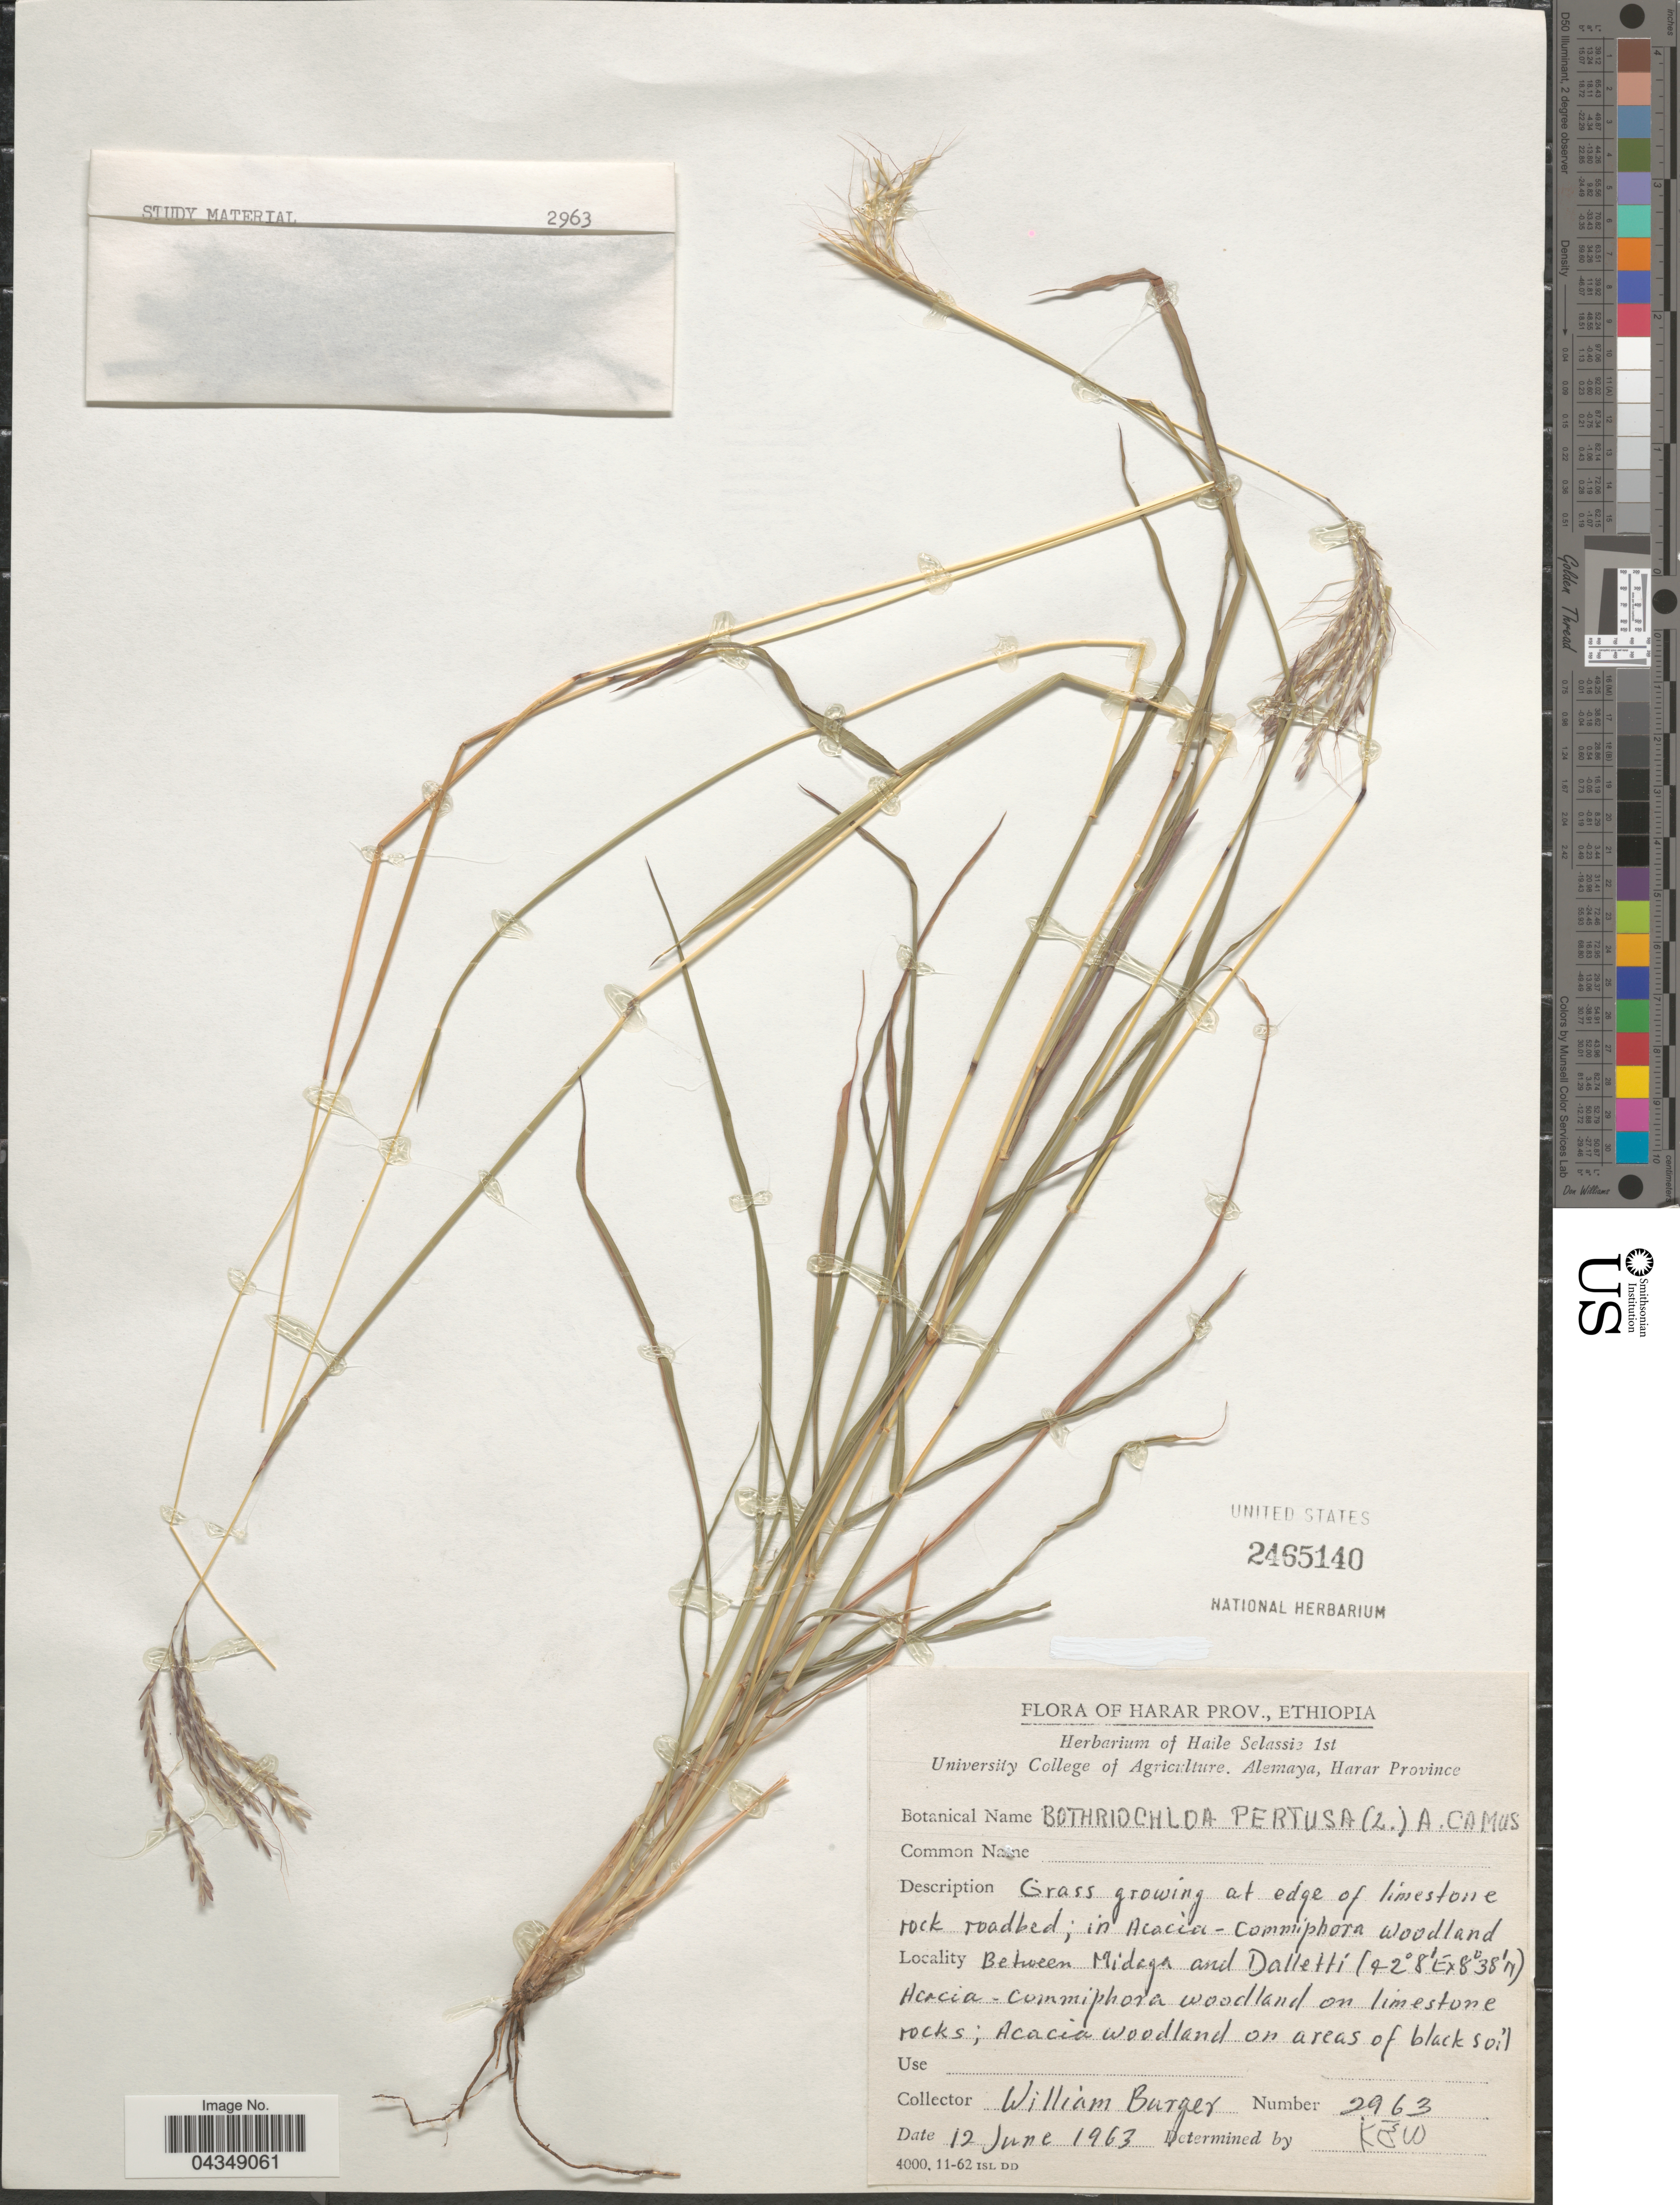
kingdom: Plantae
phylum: Tracheophyta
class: Liliopsida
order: Poales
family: Poaceae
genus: Bothriochloa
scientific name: Bothriochloa insculpta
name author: (Hochst. ex A. Rich.) A. Camus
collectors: W. Burger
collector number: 2963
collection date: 1963-06-12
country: Ethiopia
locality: Harar Prov. Between Midaga and Dalletti.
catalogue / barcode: US 2465140